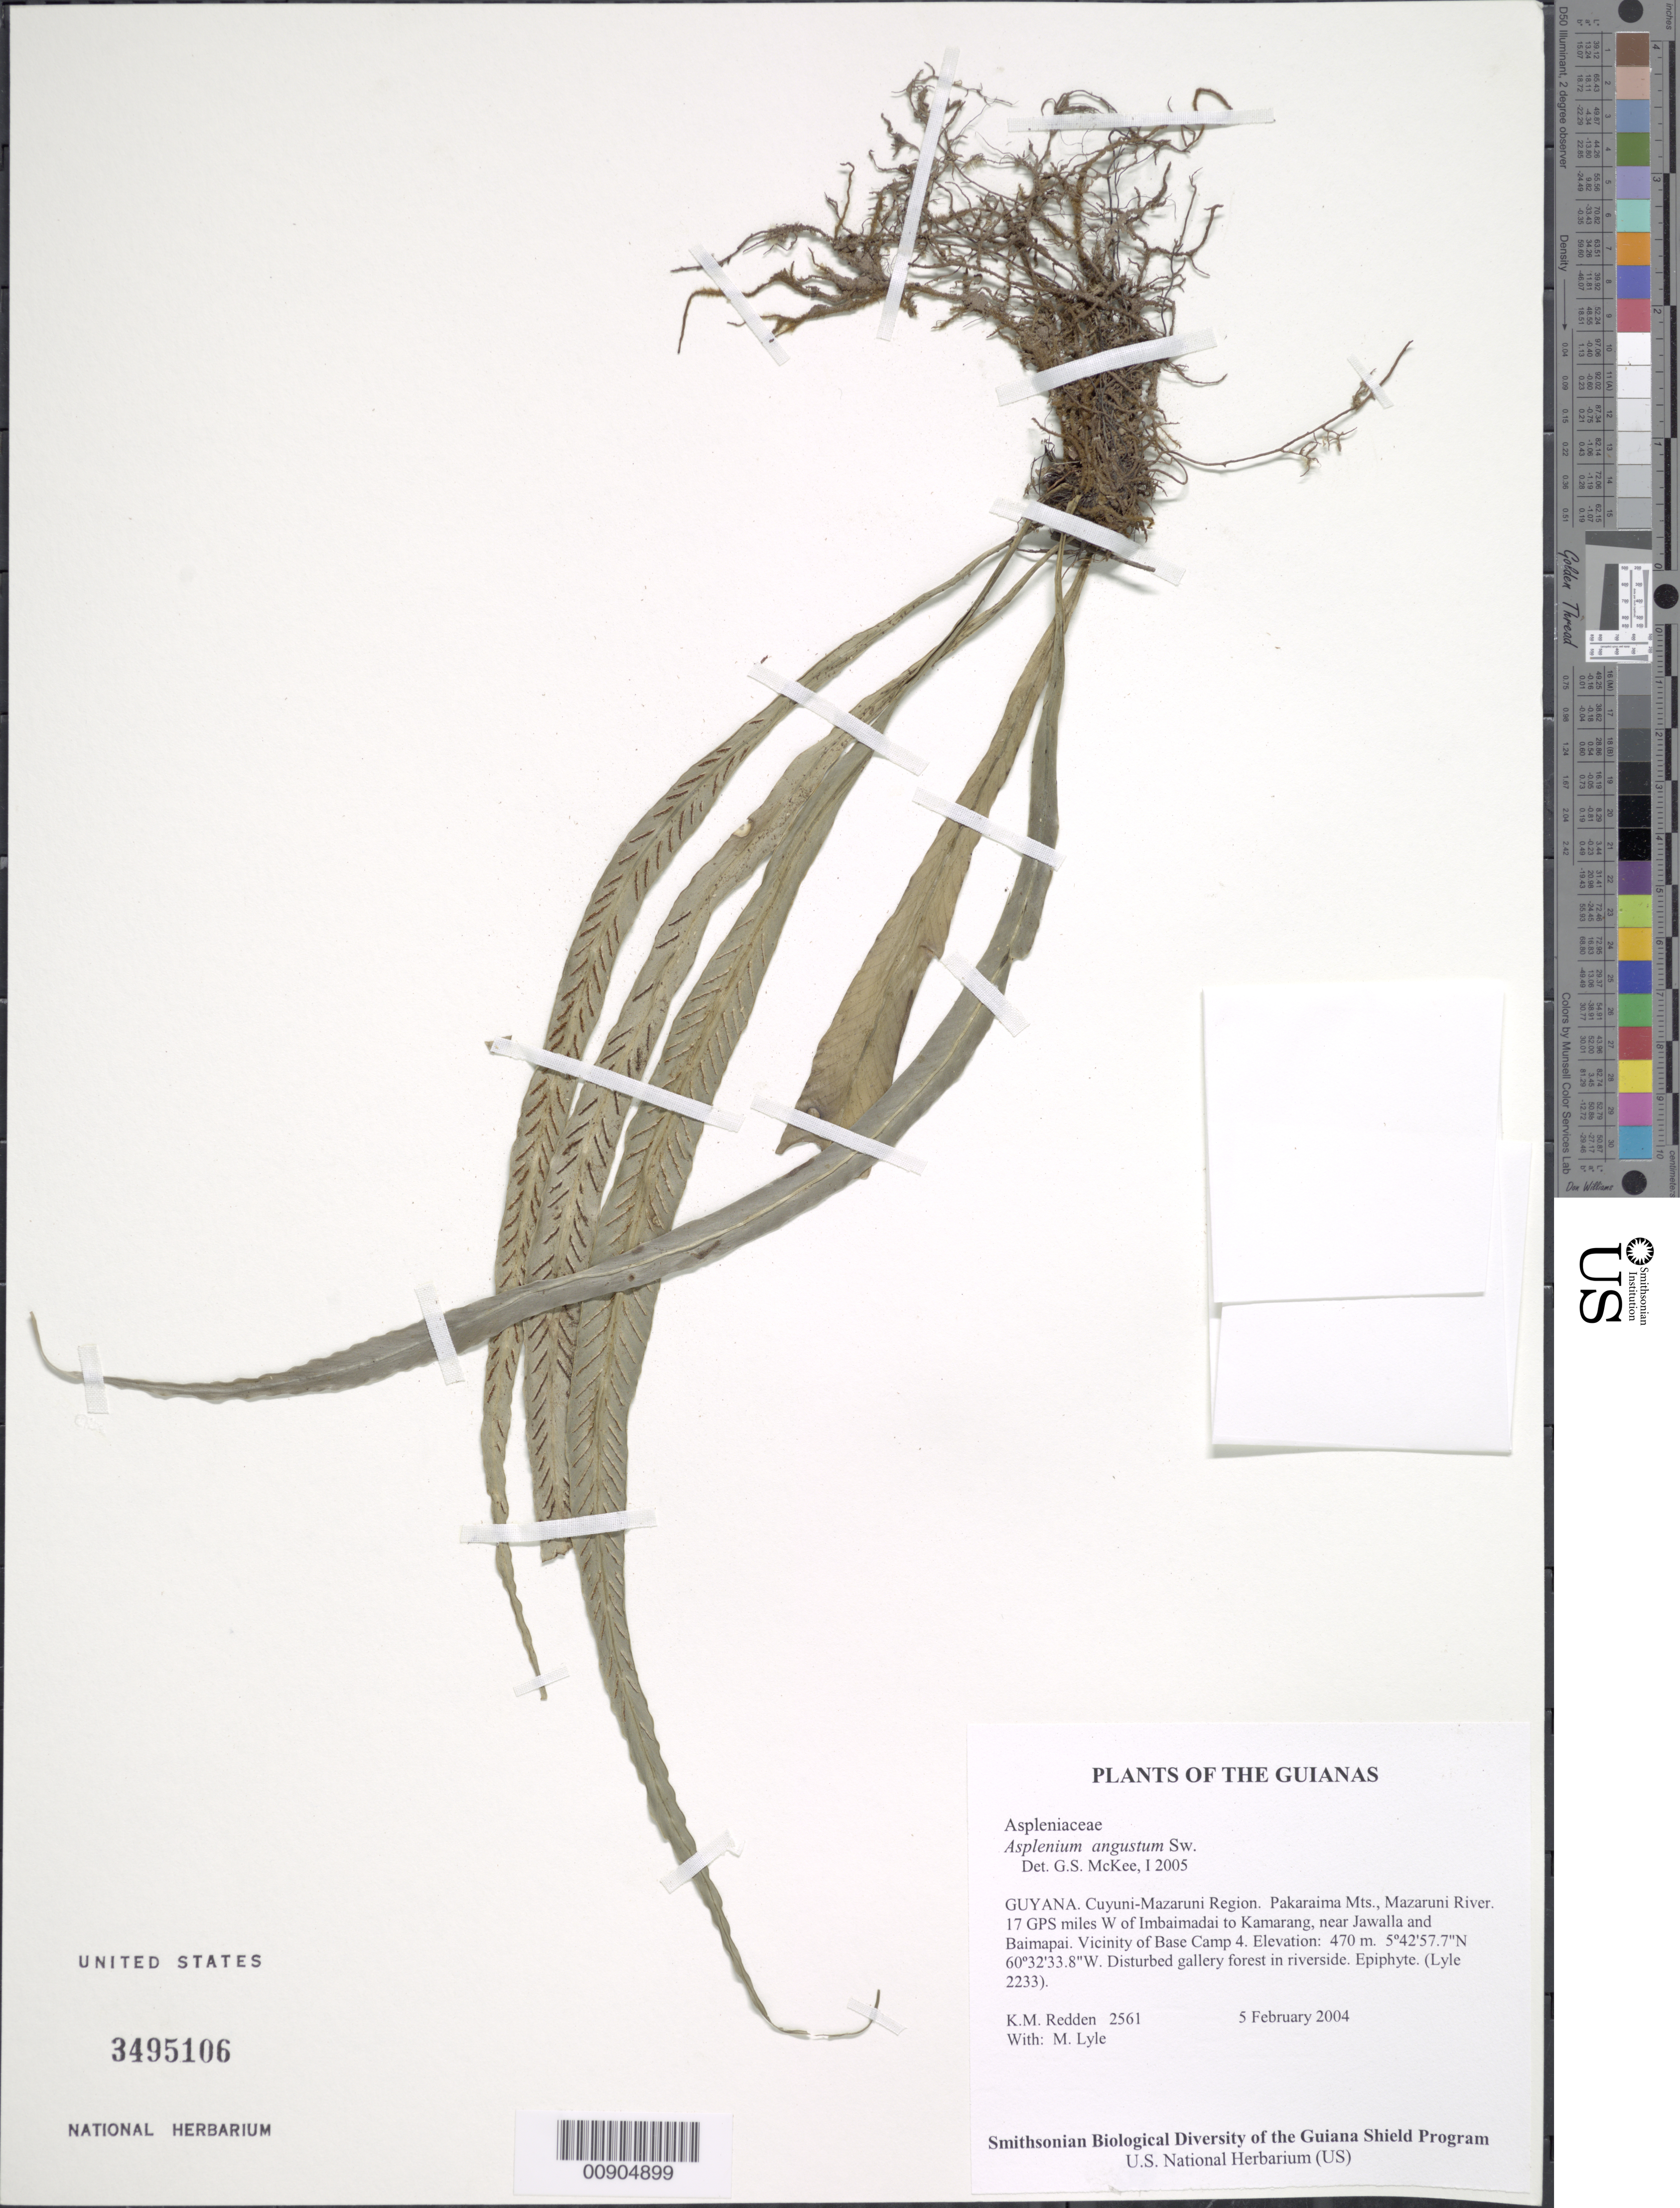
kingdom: Plantae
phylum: Tracheophyta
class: Polypodiopsida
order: Polypodiales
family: Aspleniaceae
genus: Asplenium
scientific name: Asplenium angustum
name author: Sw.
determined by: McKee, G. S., (US), NMNH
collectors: K. M. Redden & M. Lyle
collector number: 2561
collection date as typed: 5 February 2004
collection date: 2004-02-05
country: Guyana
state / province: Cuyuni-Mazaruni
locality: Pakaraima Mts., Mazaruni River. 17 GPS miles W of Imbaimadai to Kamarang, near Jawalla and Baimapai. Vicinity of Base Camp 4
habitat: Disturbed gallery forest in riverside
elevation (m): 470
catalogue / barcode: US 3495106